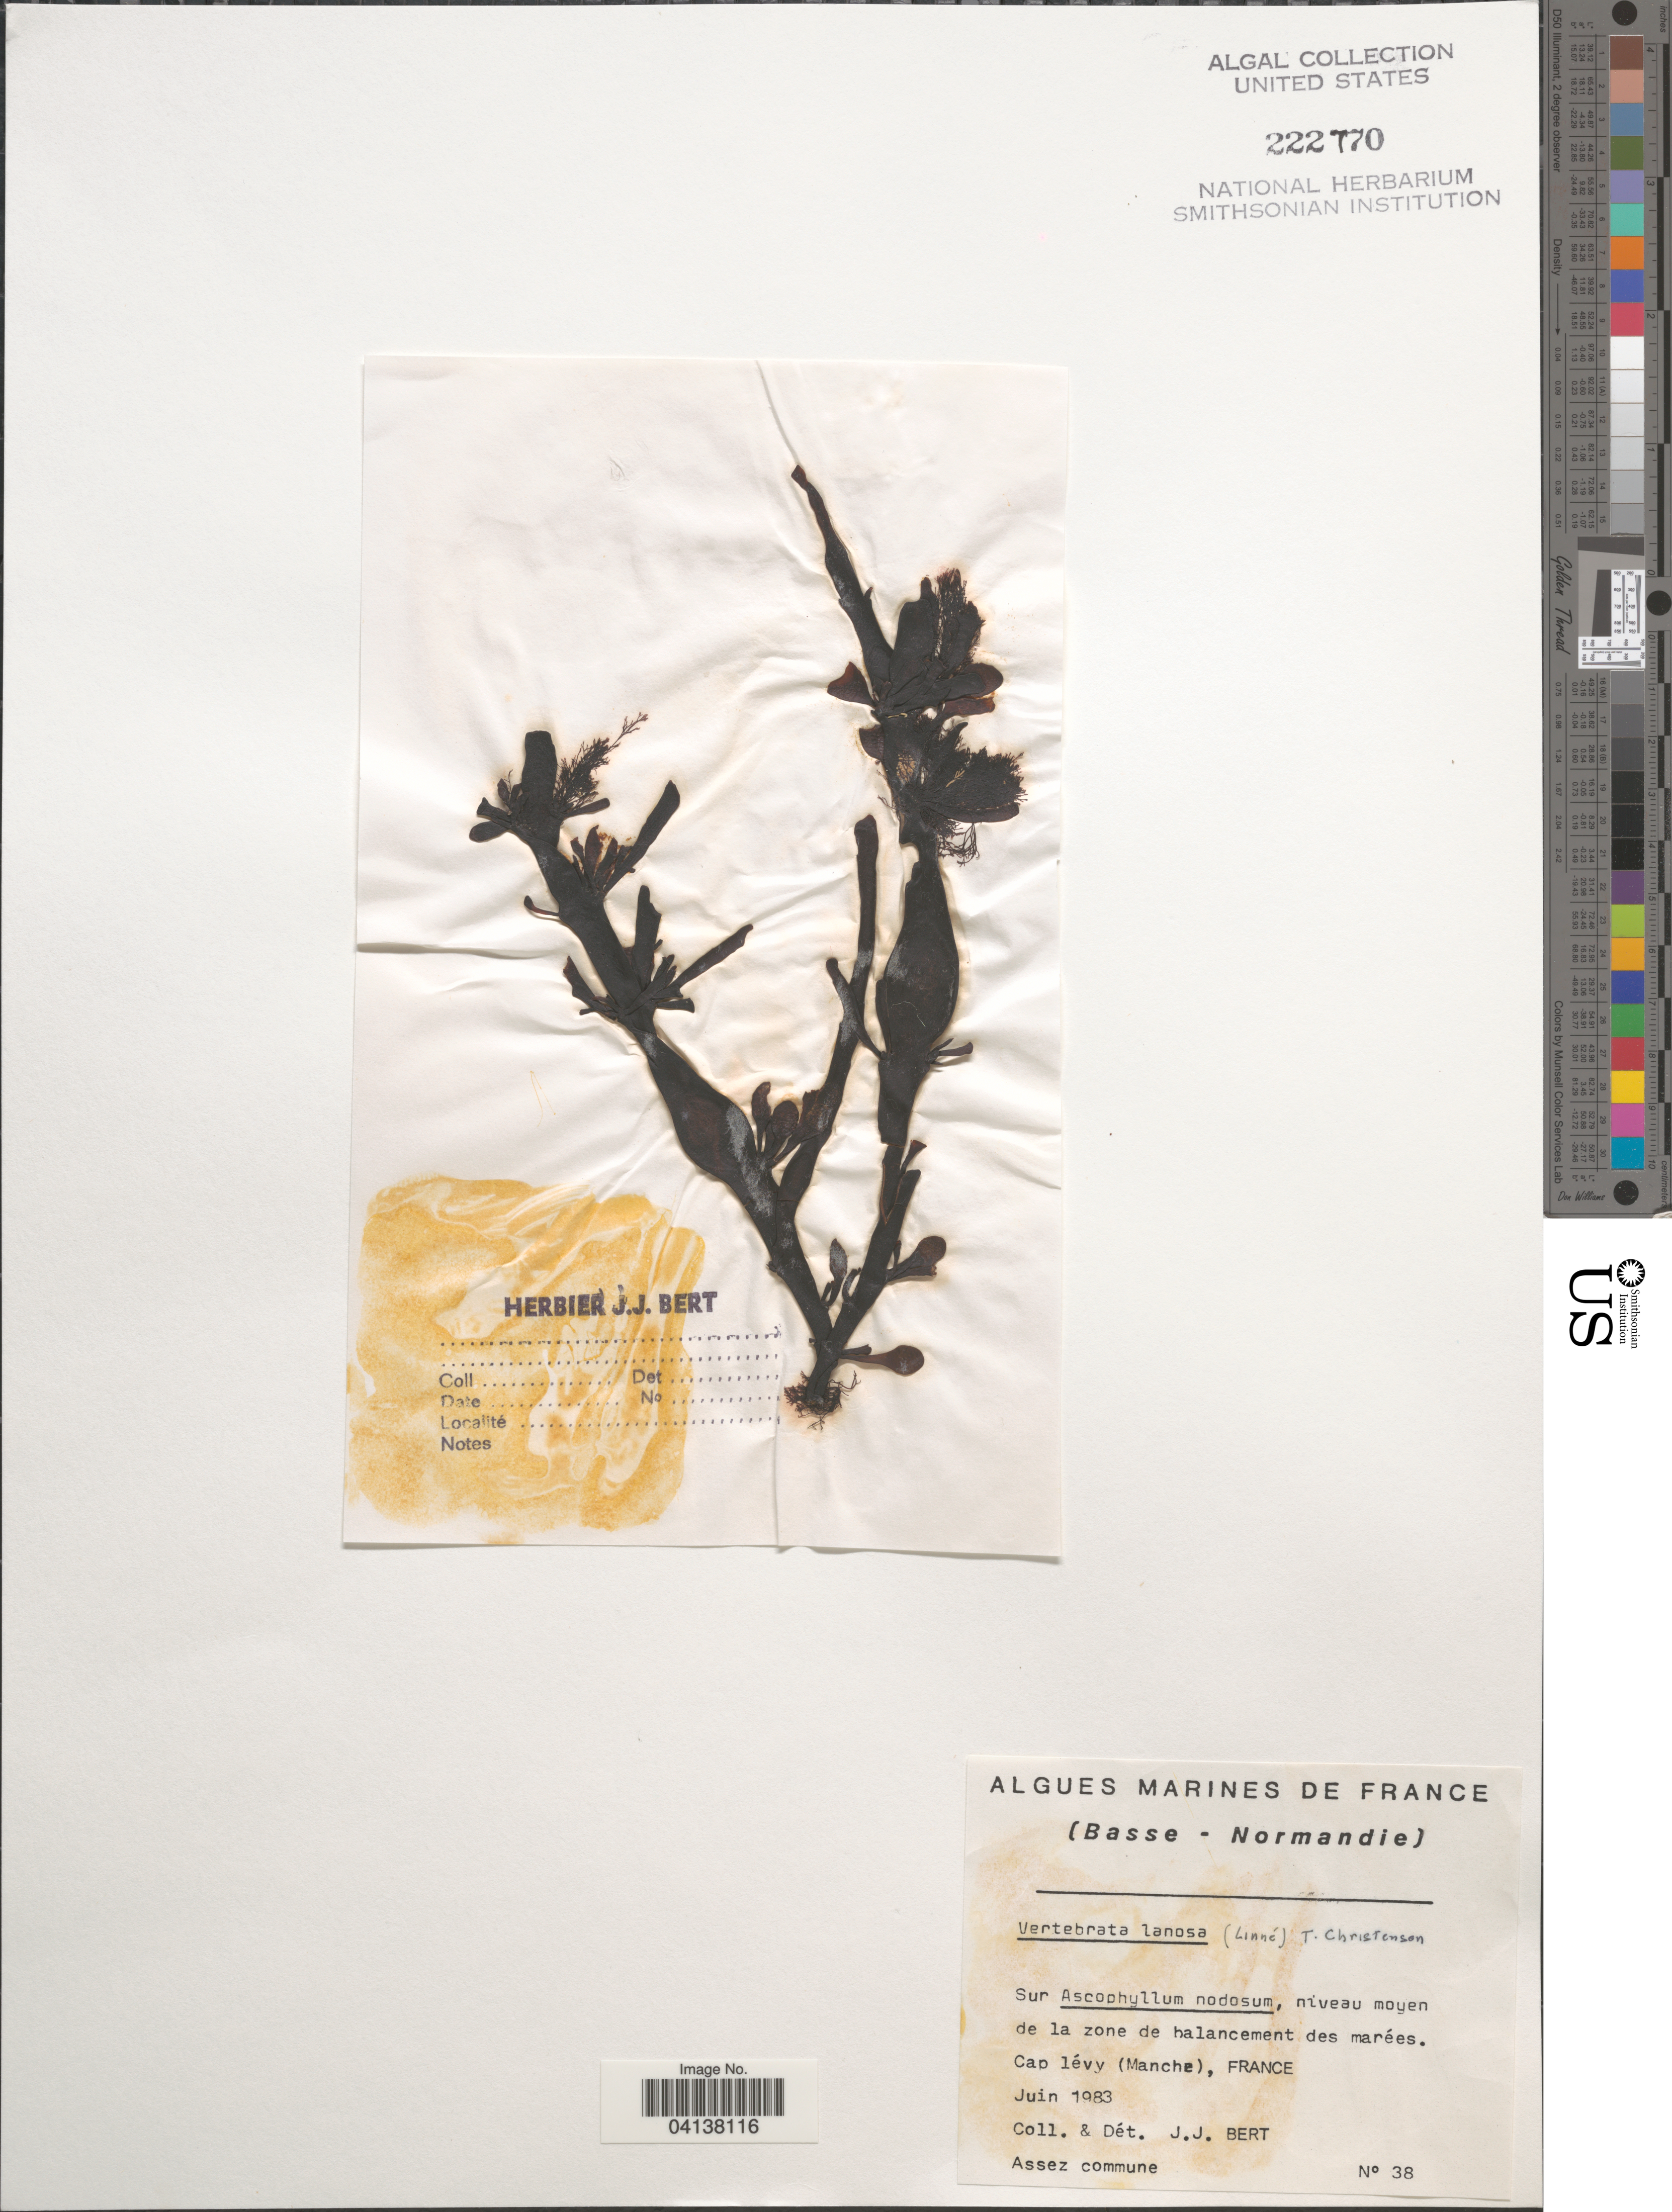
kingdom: Plantae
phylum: Rhodophyta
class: Florideophyceae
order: Ceramiales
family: Rhodomelaceae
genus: Vertebrata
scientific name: Vertebrata lanosa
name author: (L.) T.A. Chr.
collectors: J. Bert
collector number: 38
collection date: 1983-06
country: France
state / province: Normandie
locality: Cap lévy (Manche).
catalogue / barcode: US 222770